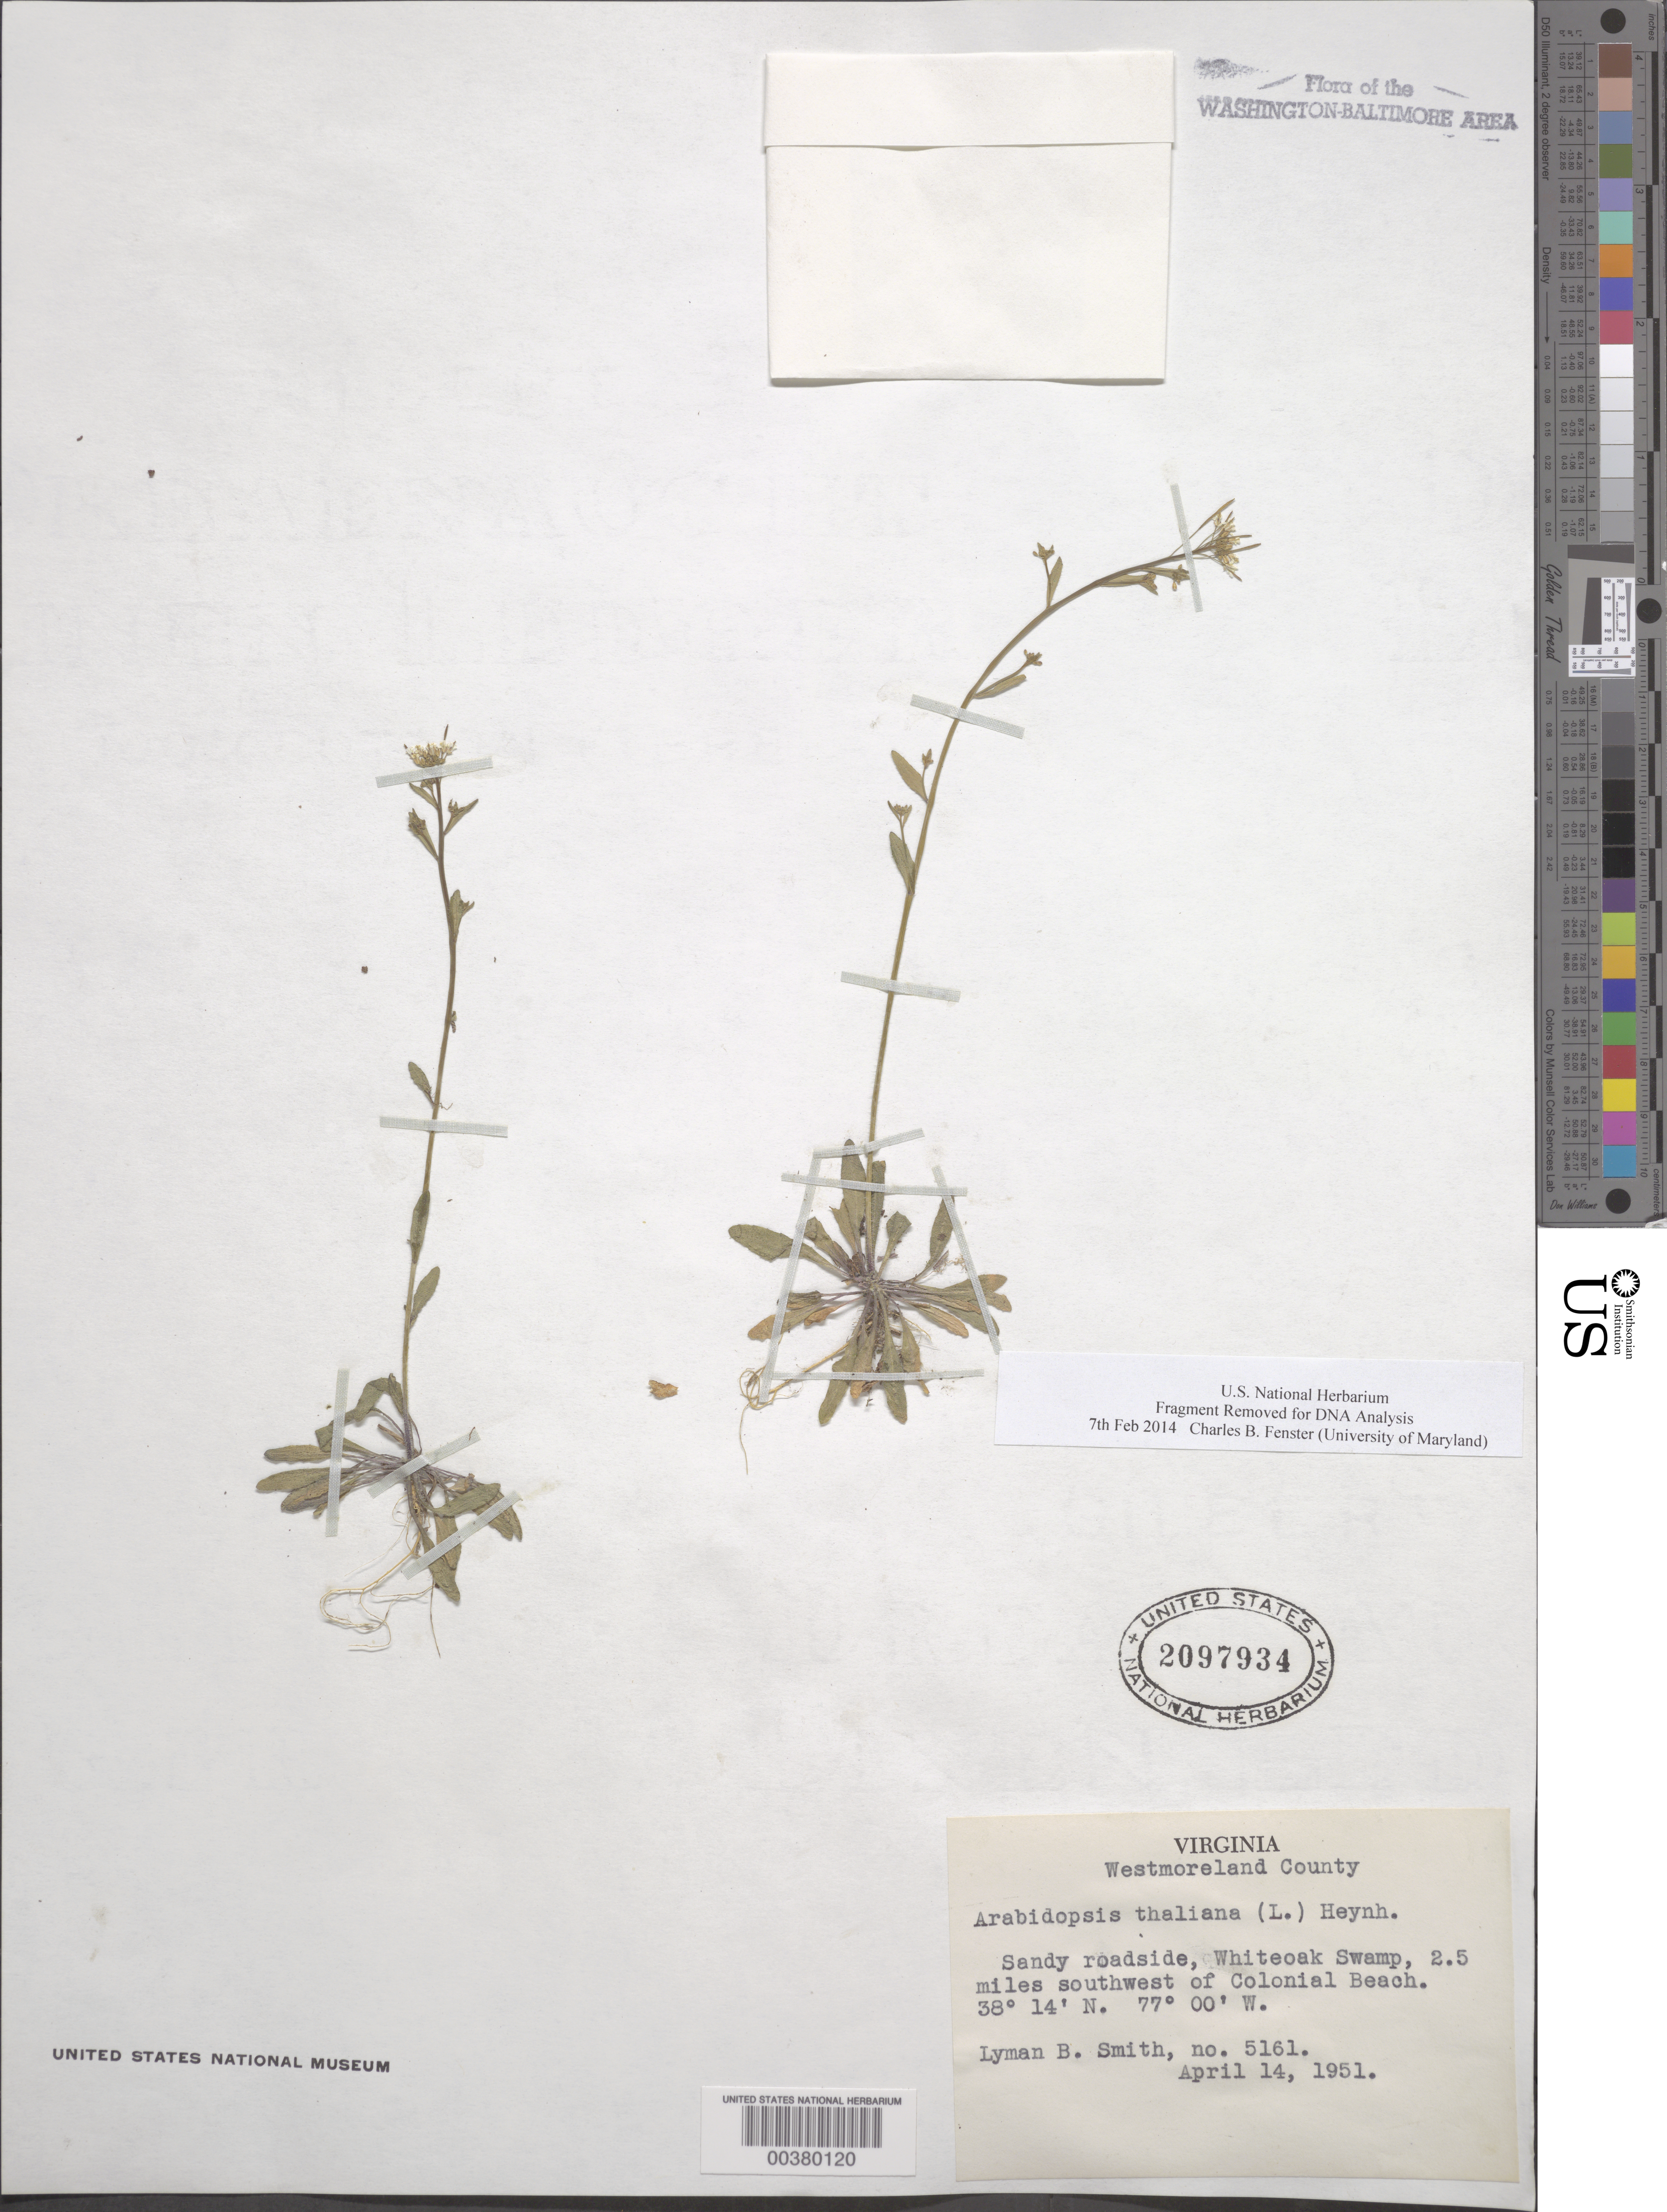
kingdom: Plantae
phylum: Tracheophyta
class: Magnoliopsida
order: Brassicales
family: Brassicaceae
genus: Arabidopsis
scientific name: Arabidopsis thaliana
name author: (L.) Heynh.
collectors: L. Smith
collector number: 5161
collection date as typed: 14 Apr 1951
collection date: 1951-04-14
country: United States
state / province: Virginia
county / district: Westmoreland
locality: Whiteoak Swamp, southwest of Colonial Beach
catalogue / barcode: US 2097934